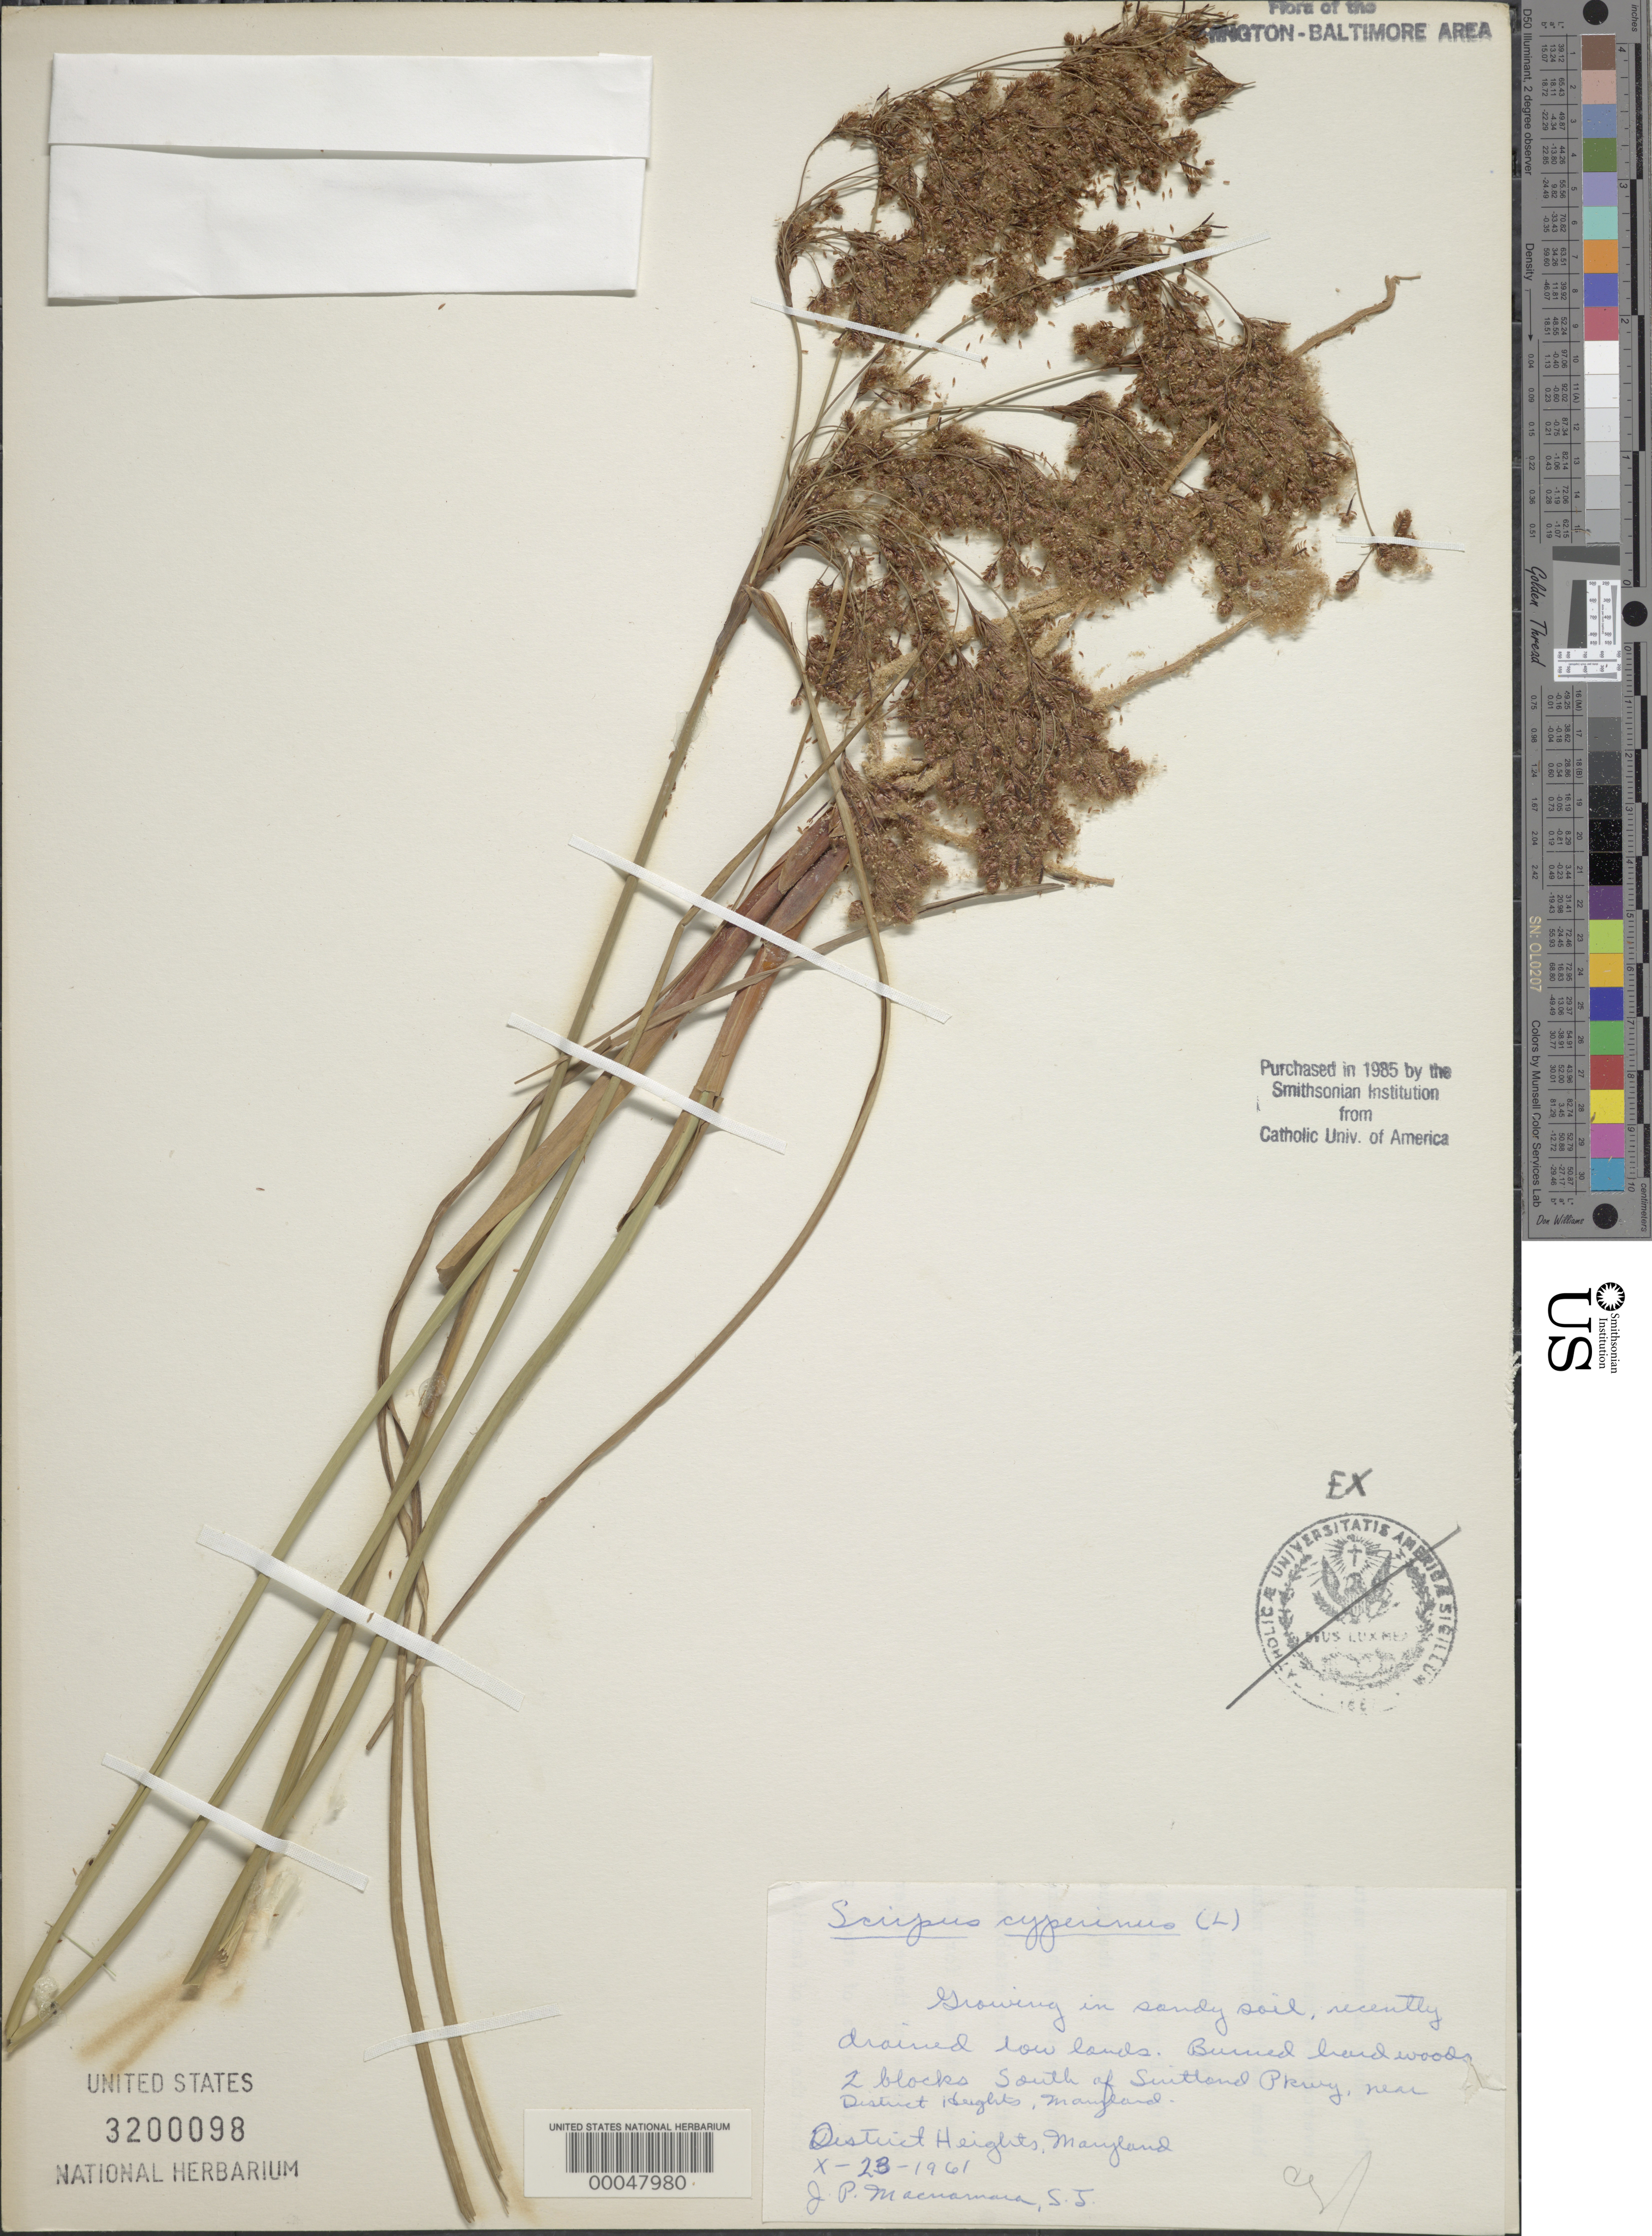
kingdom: Plantae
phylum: Tracheophyta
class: Liliopsida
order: Poales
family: Cyperaceae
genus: Scirpus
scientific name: Scirpus cyperinus (L.) Kunth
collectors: J. Macuarnara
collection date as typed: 23 Oct 1961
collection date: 1961-10-23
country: United States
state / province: Maryland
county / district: Prince George's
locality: District Heights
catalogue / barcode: US 3200098